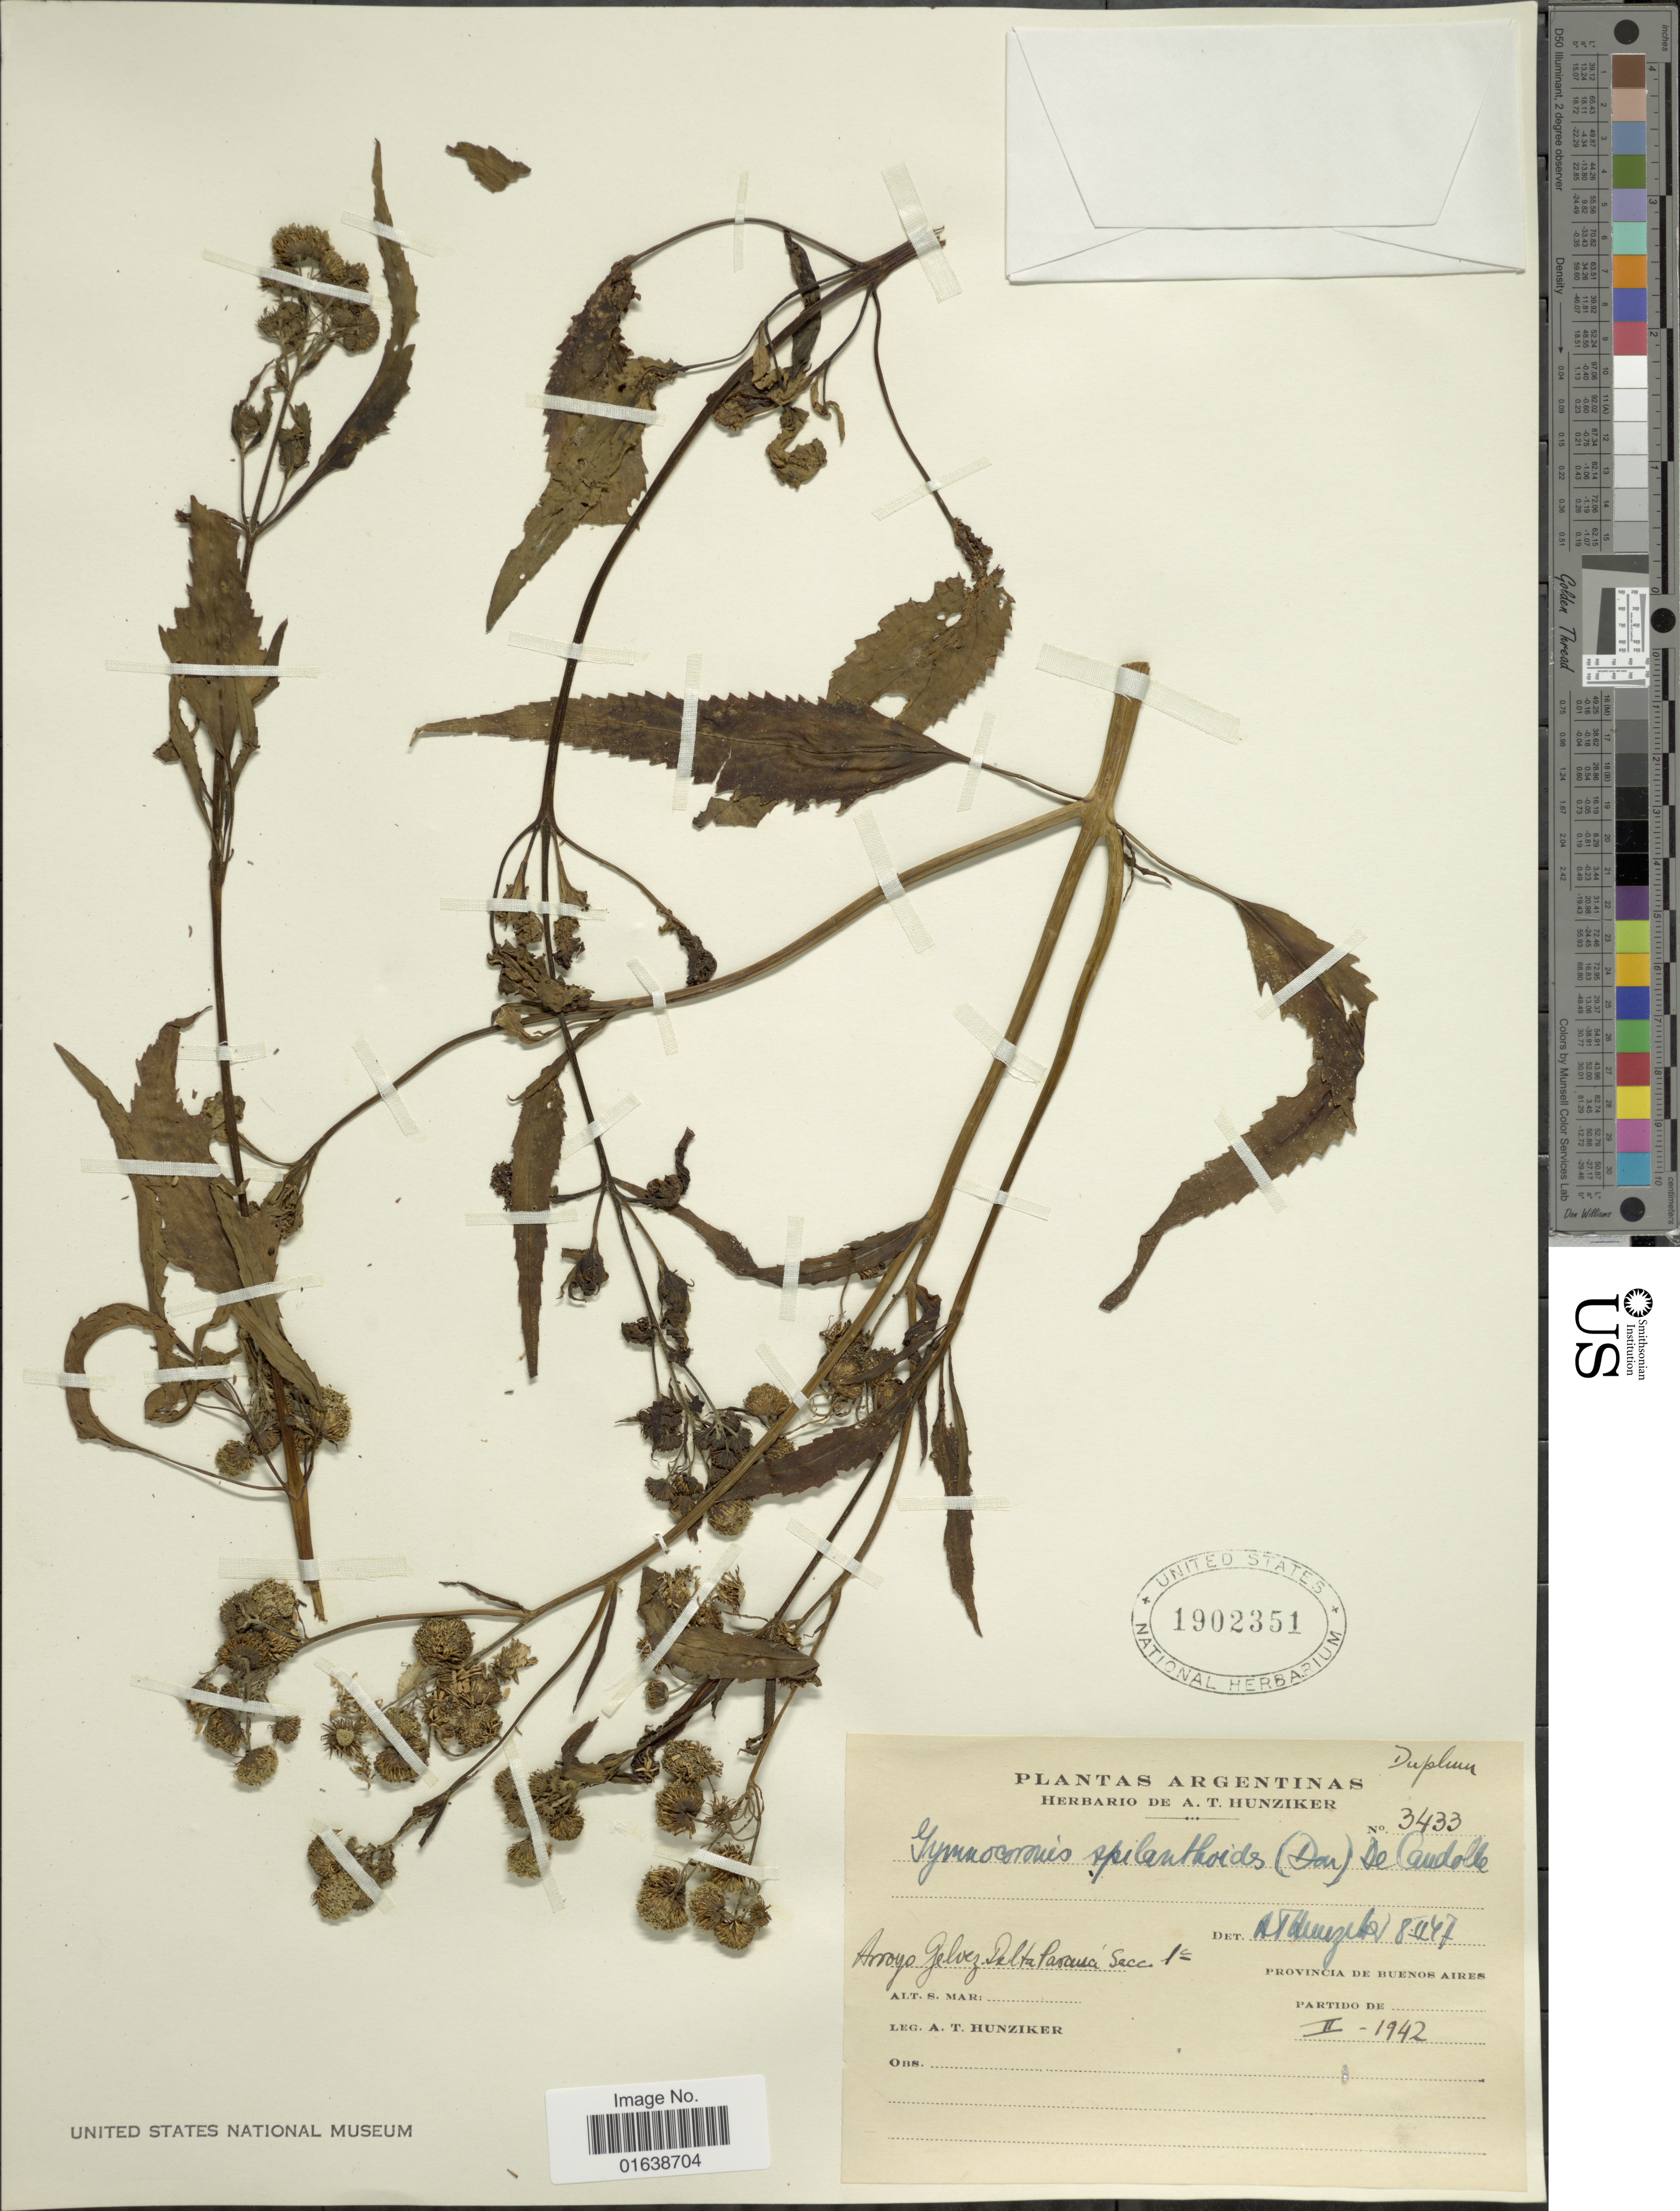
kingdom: Plantae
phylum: Tracheophyta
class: Magnoliopsida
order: Asterales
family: Asteraceae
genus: Gymnocoronis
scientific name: Gymnocoronis spilanthoides var. subcordata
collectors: A. T. Hunziker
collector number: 3433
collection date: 1942-02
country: Argentina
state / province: Buenos Aires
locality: Argentina. Arroyo Gelvez Delta Prana Secc. 1c. Provincia de Buenos Aires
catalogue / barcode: US 1902351